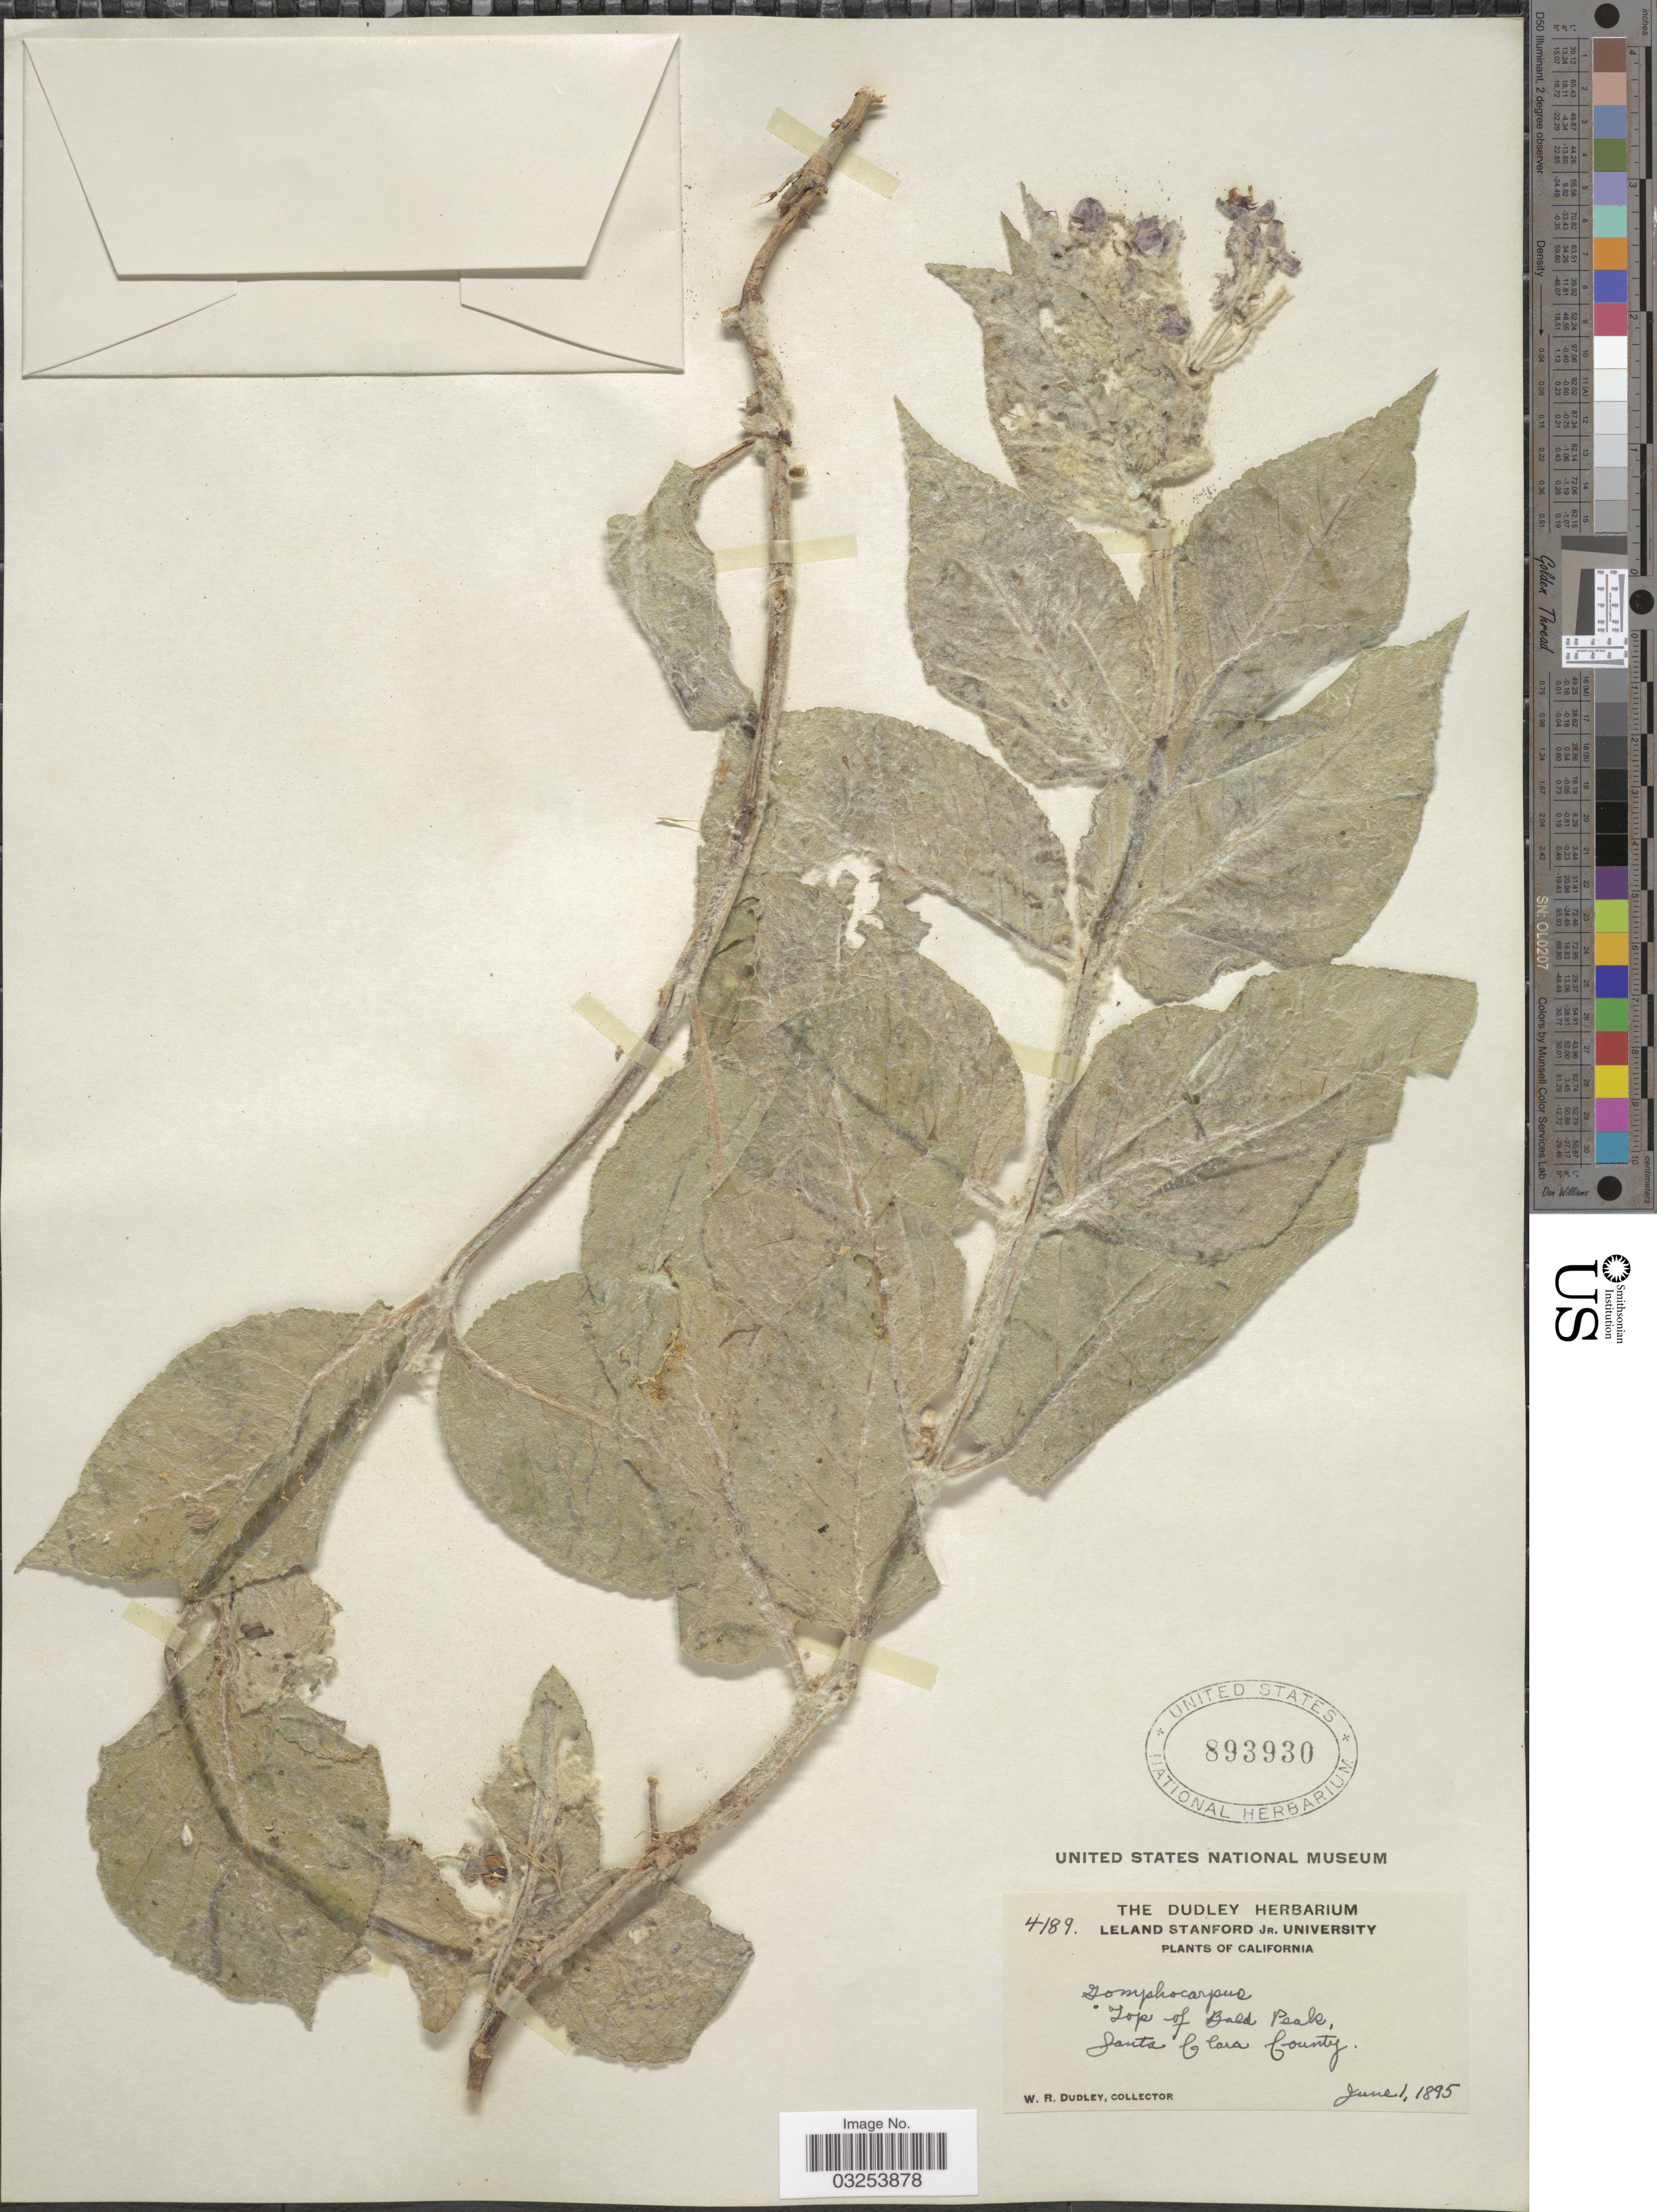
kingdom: Plantae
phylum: Tracheophyta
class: Magnoliopsida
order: Gentianales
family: Apocynaceae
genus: Asclepias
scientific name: Asclepias californica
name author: Greene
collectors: W. Dudley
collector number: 4189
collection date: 1895-06-01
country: United States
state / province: California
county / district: Santa Clara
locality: Top of Bald Peak, Santa Clara County.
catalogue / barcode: US 893930